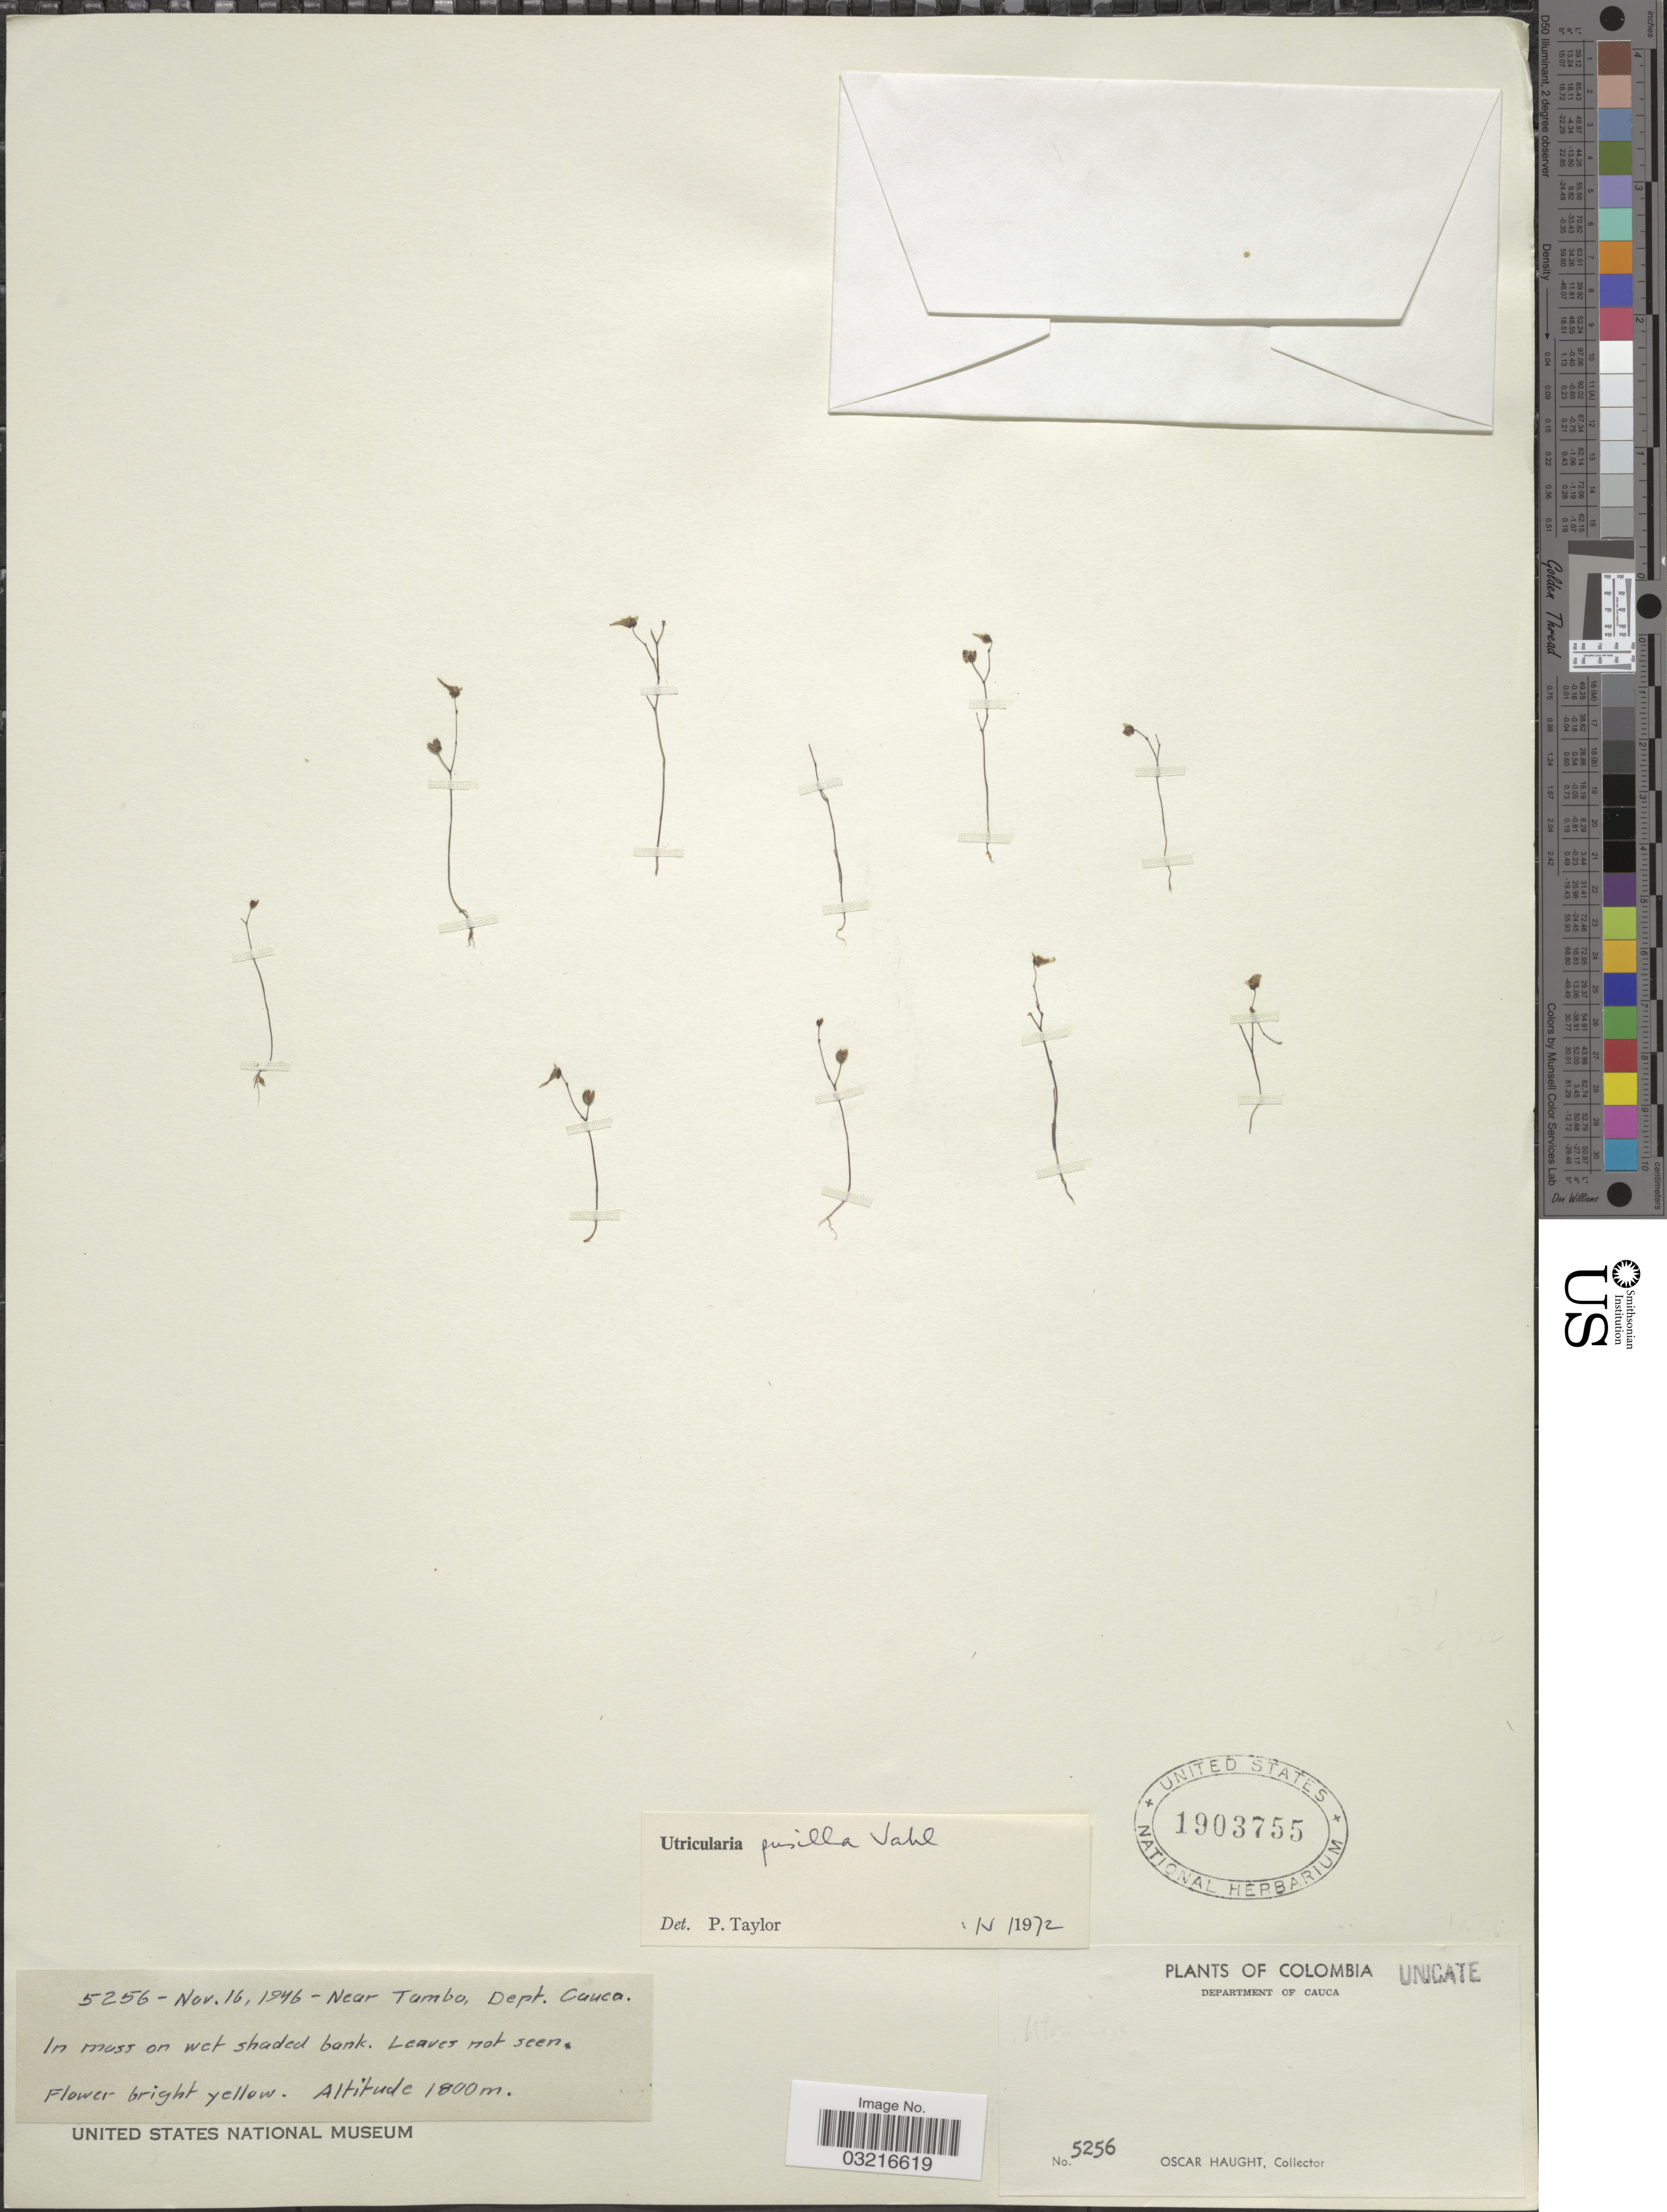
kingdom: Plantae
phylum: Tracheophyta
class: Magnoliopsida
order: Lamiales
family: Lentibulariaceae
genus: Utricularia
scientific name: Utricularia pusilla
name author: Vahl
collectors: O. Haught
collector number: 5256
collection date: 1946-11-16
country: Colombia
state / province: Cauca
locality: Near Tambo, Dept. Cauca.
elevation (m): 1800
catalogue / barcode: US 1903755